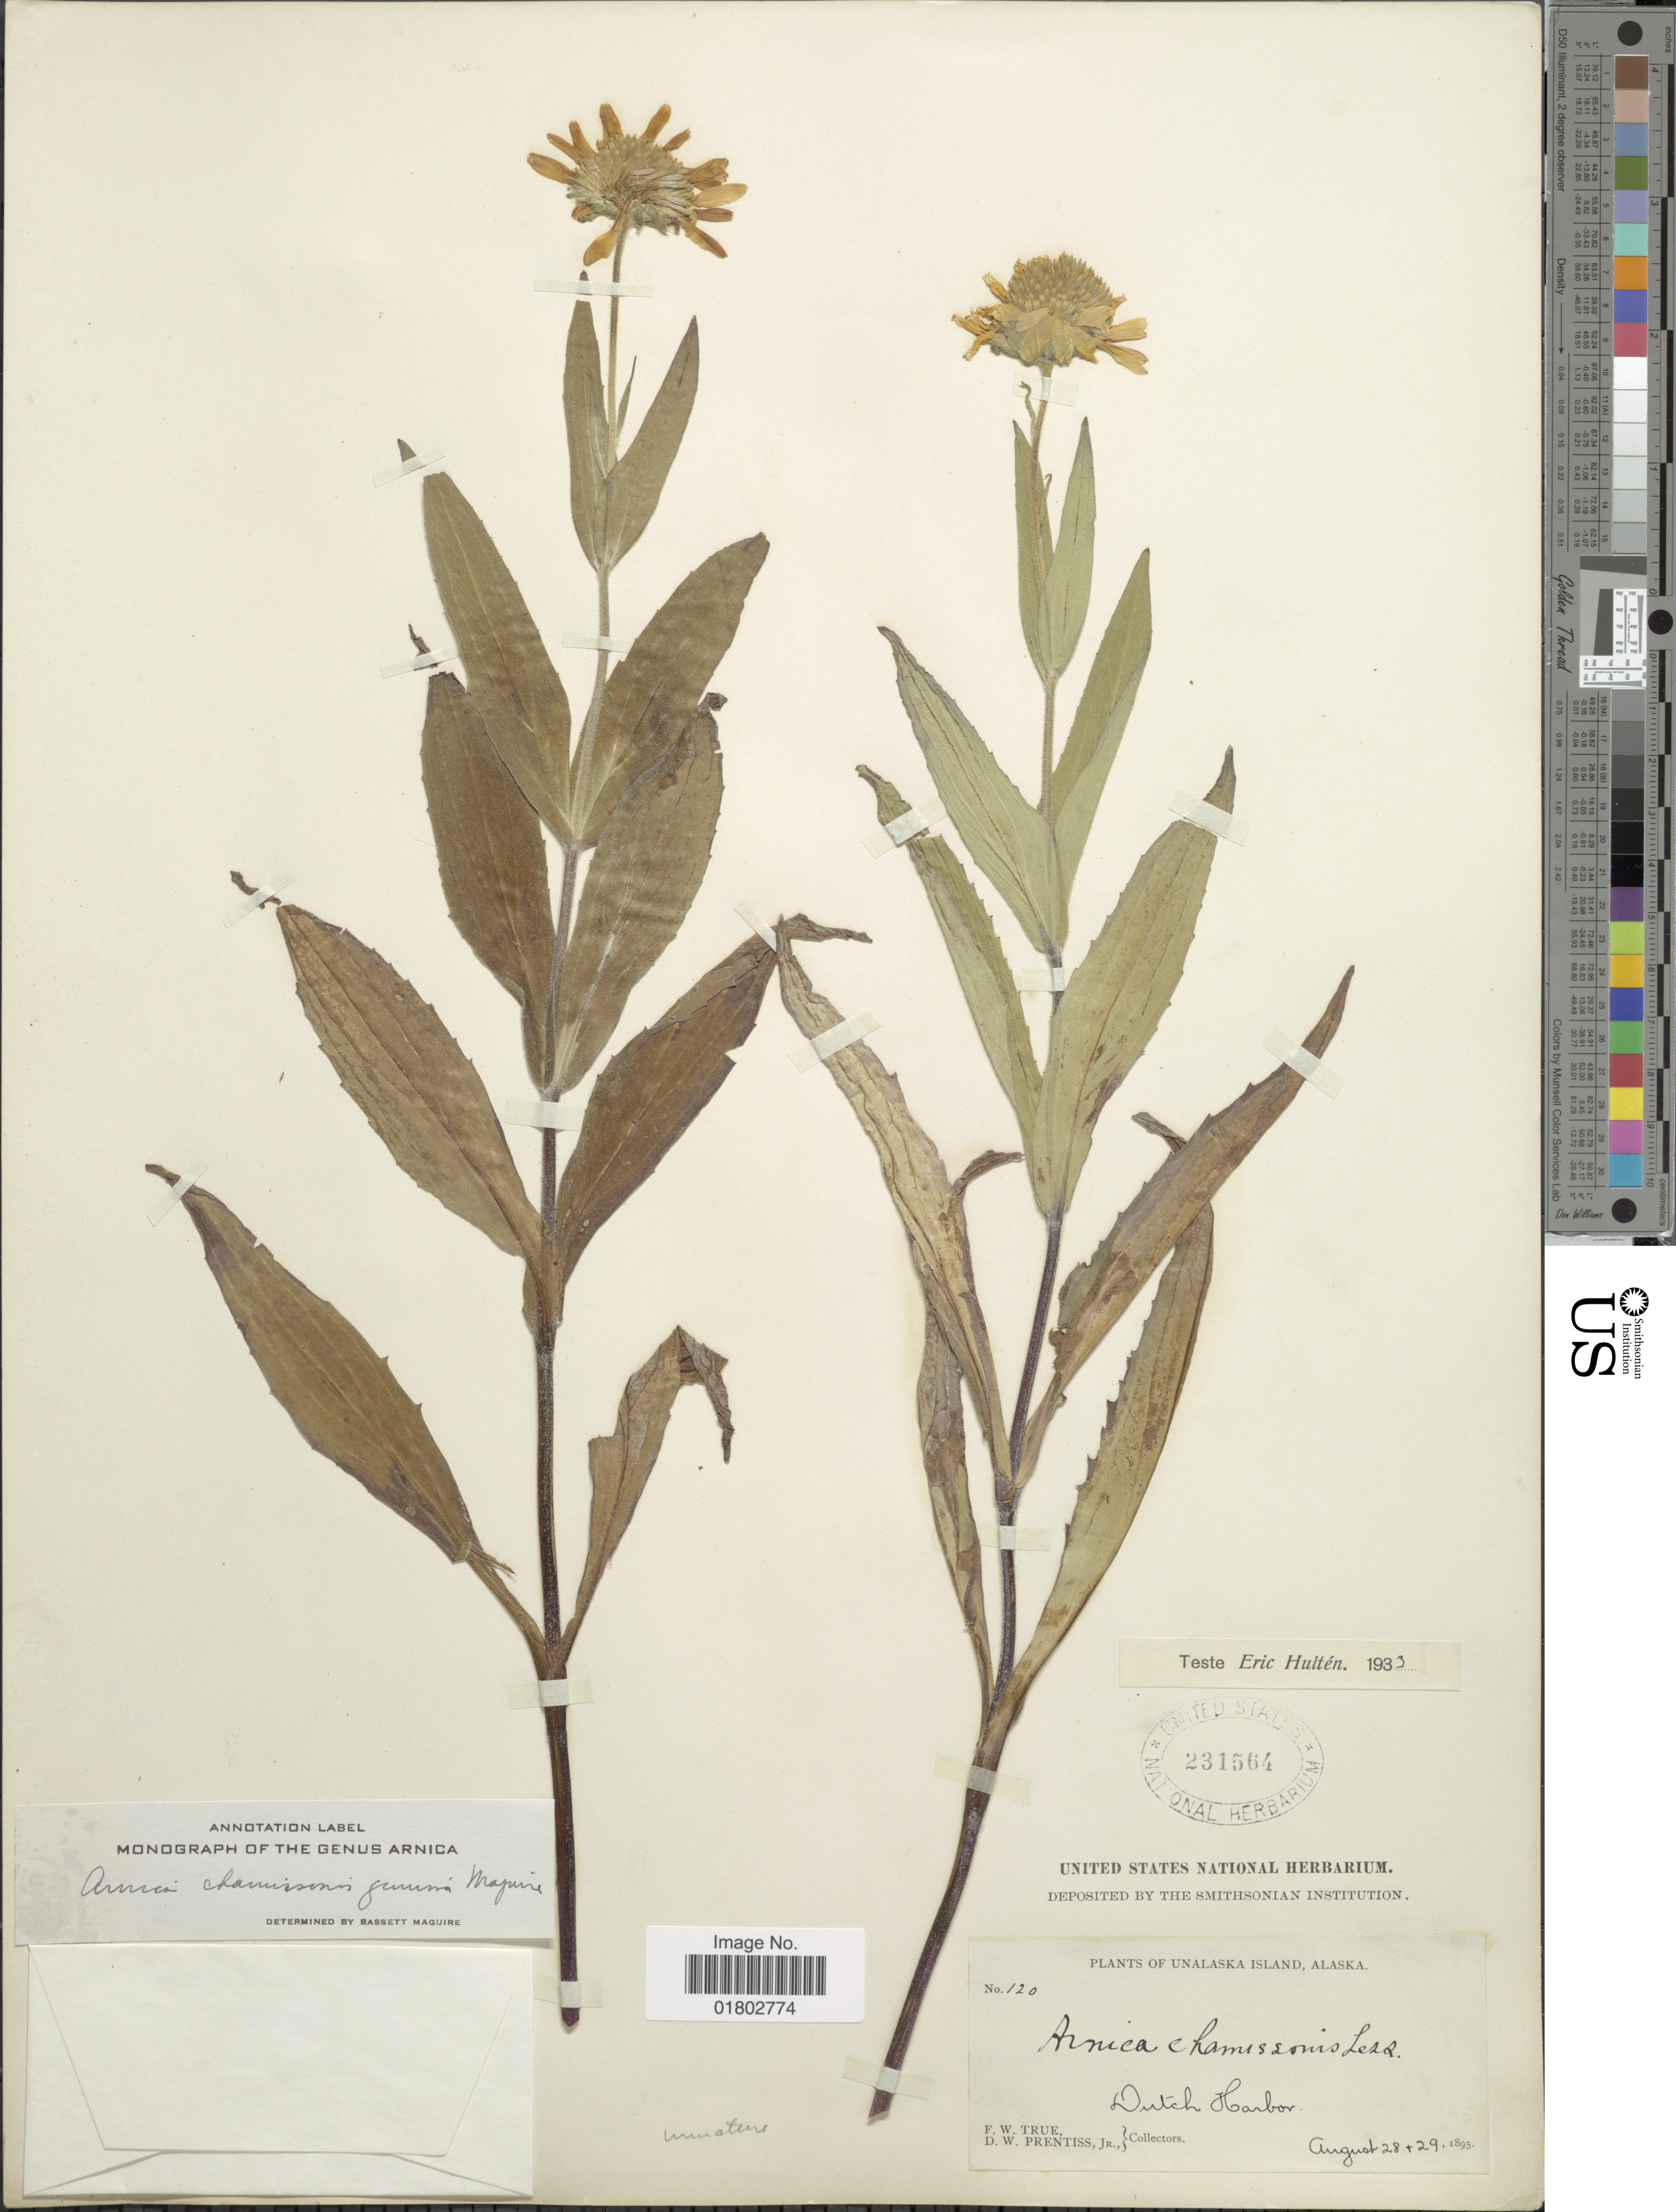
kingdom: Plantae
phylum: Tracheophyta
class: Magnoliopsida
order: Asterales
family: Asteraceae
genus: Arnica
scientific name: Arnica chamissonis subsp. genuina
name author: Maguire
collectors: F. True & D. Prentiss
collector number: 120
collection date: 1895-08-28/1895-08-29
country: United States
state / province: Alaska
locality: Unalaska Island, Dutch Harbor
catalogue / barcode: US 231564